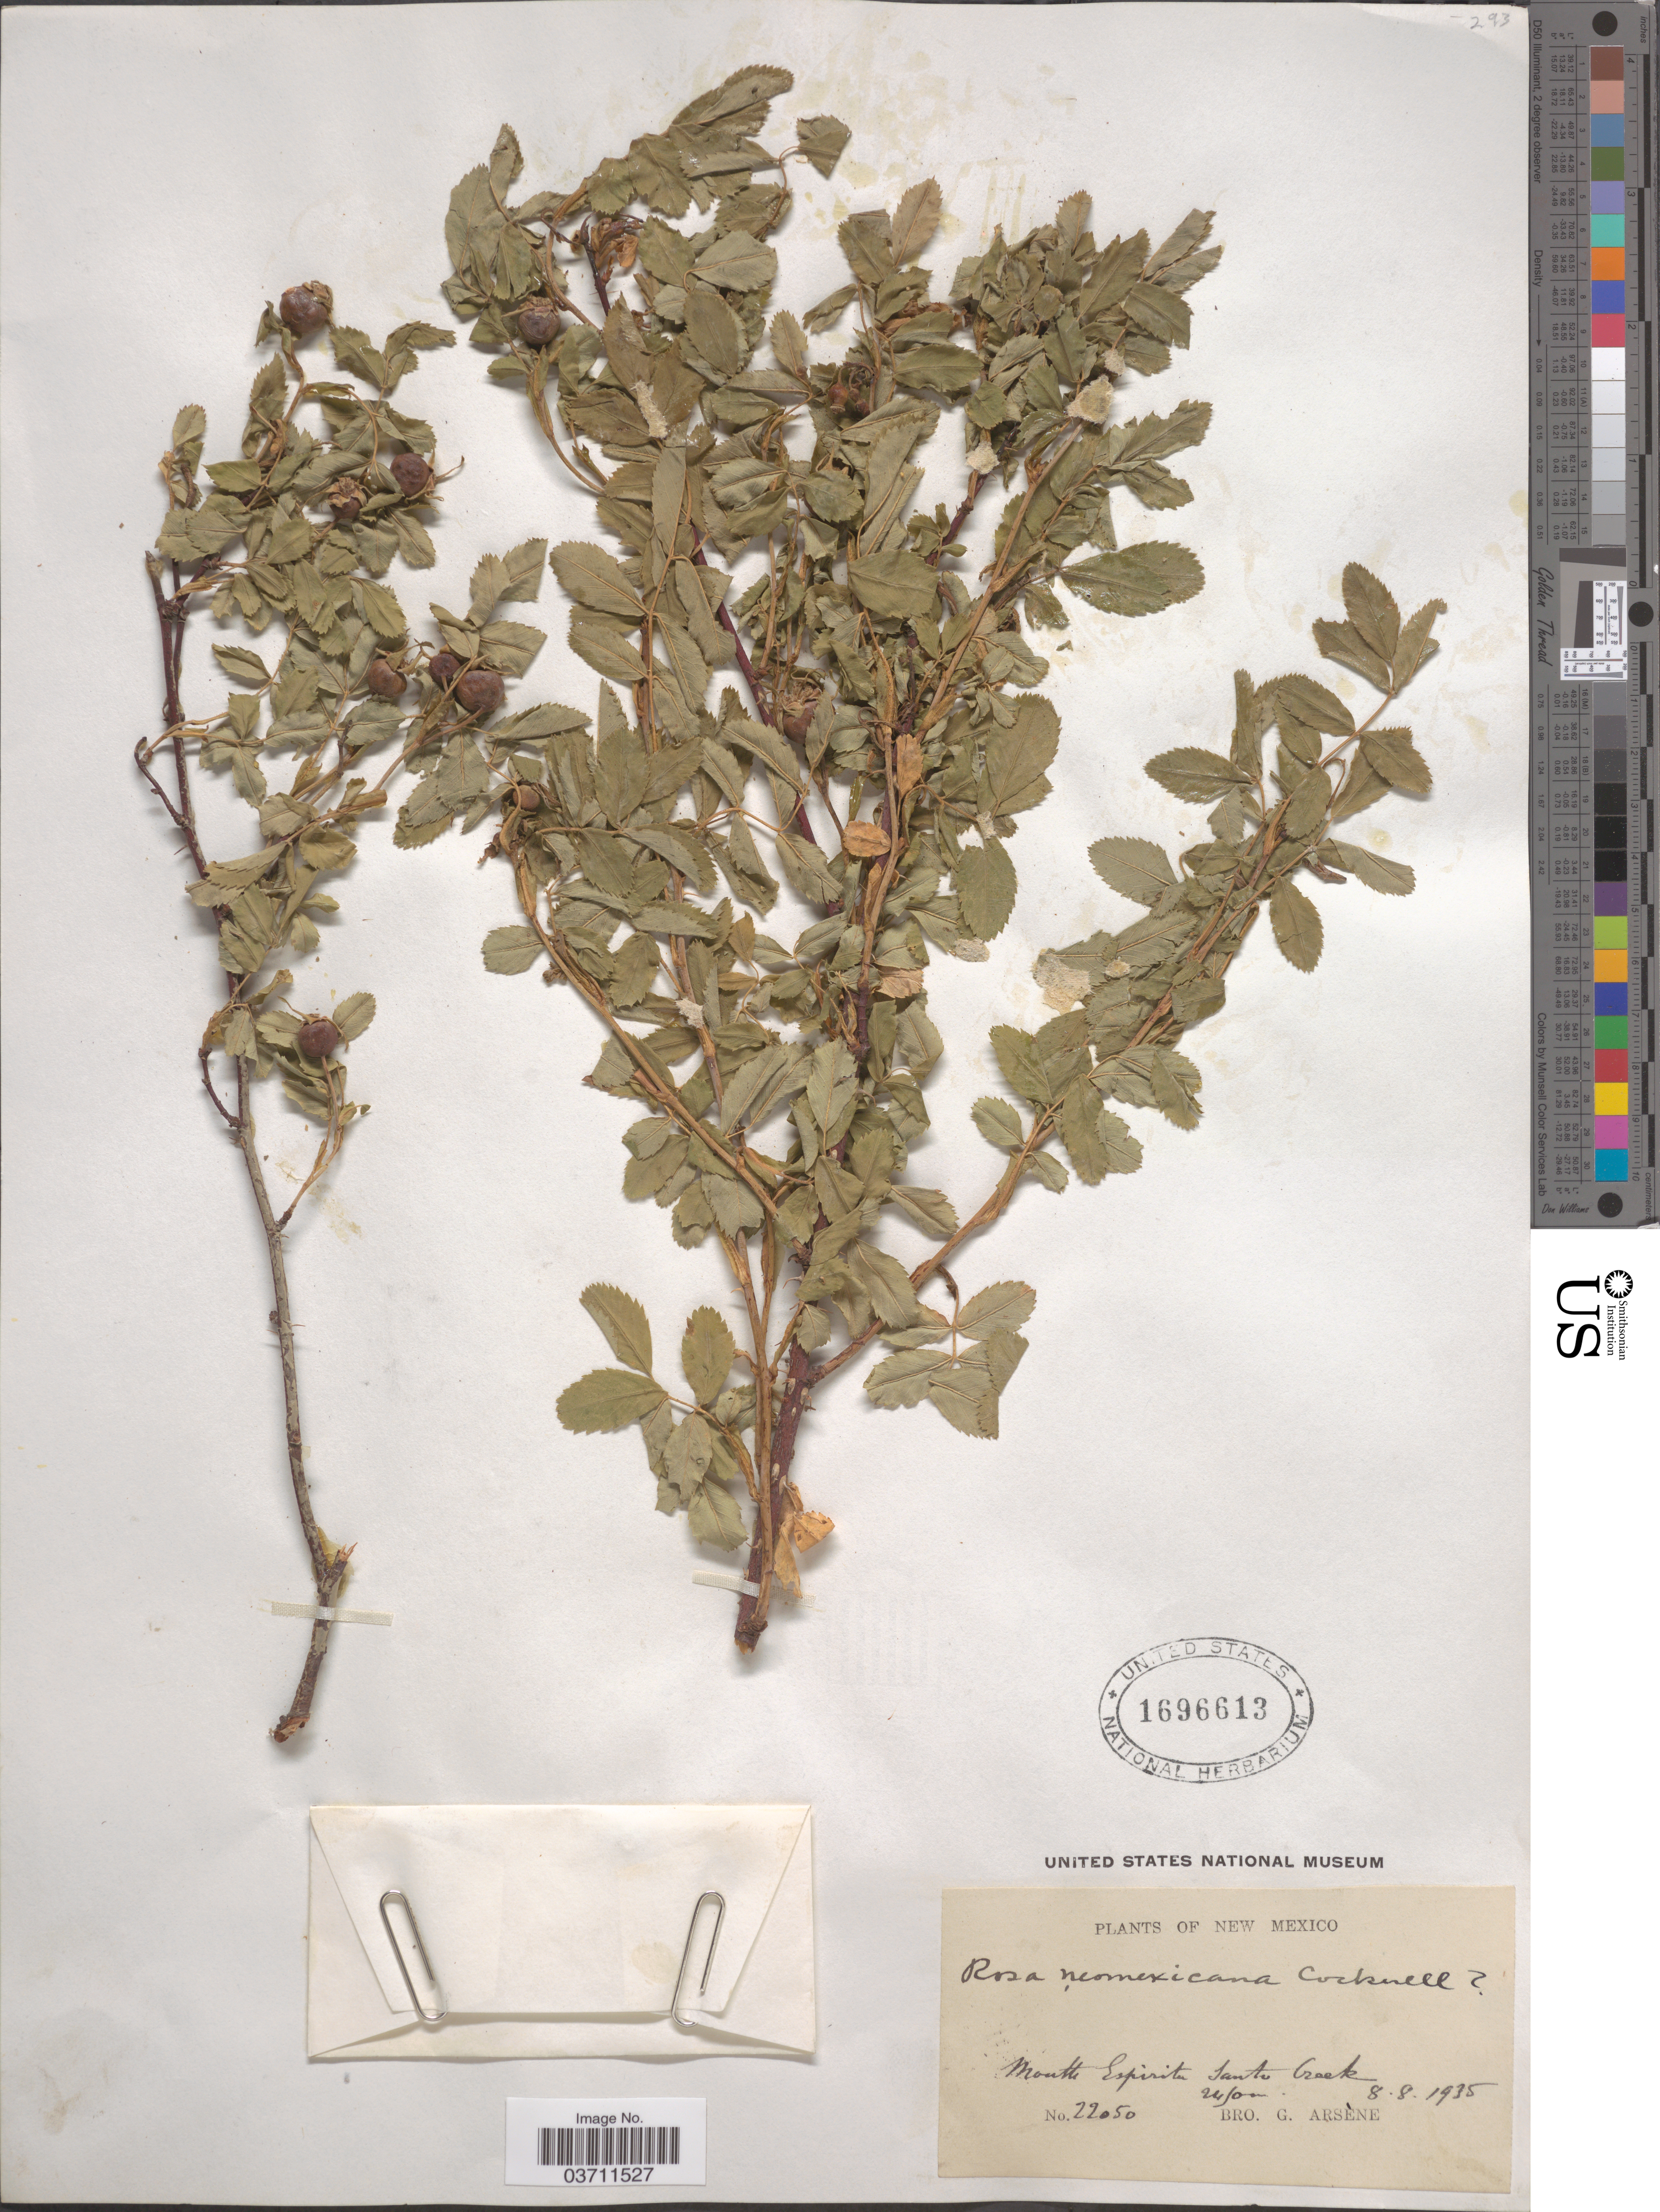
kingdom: Plantae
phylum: Tracheophyta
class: Magnoliopsida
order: Rosales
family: Rosaceae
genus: Rosa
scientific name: Rosa neomexicana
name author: Cockerell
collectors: Bro. G. Arsène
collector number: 22050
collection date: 1935-08-08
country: United States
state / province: New Mexico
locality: Mouth Espiritu Santo Creek.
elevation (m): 2450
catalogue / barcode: US 1696613